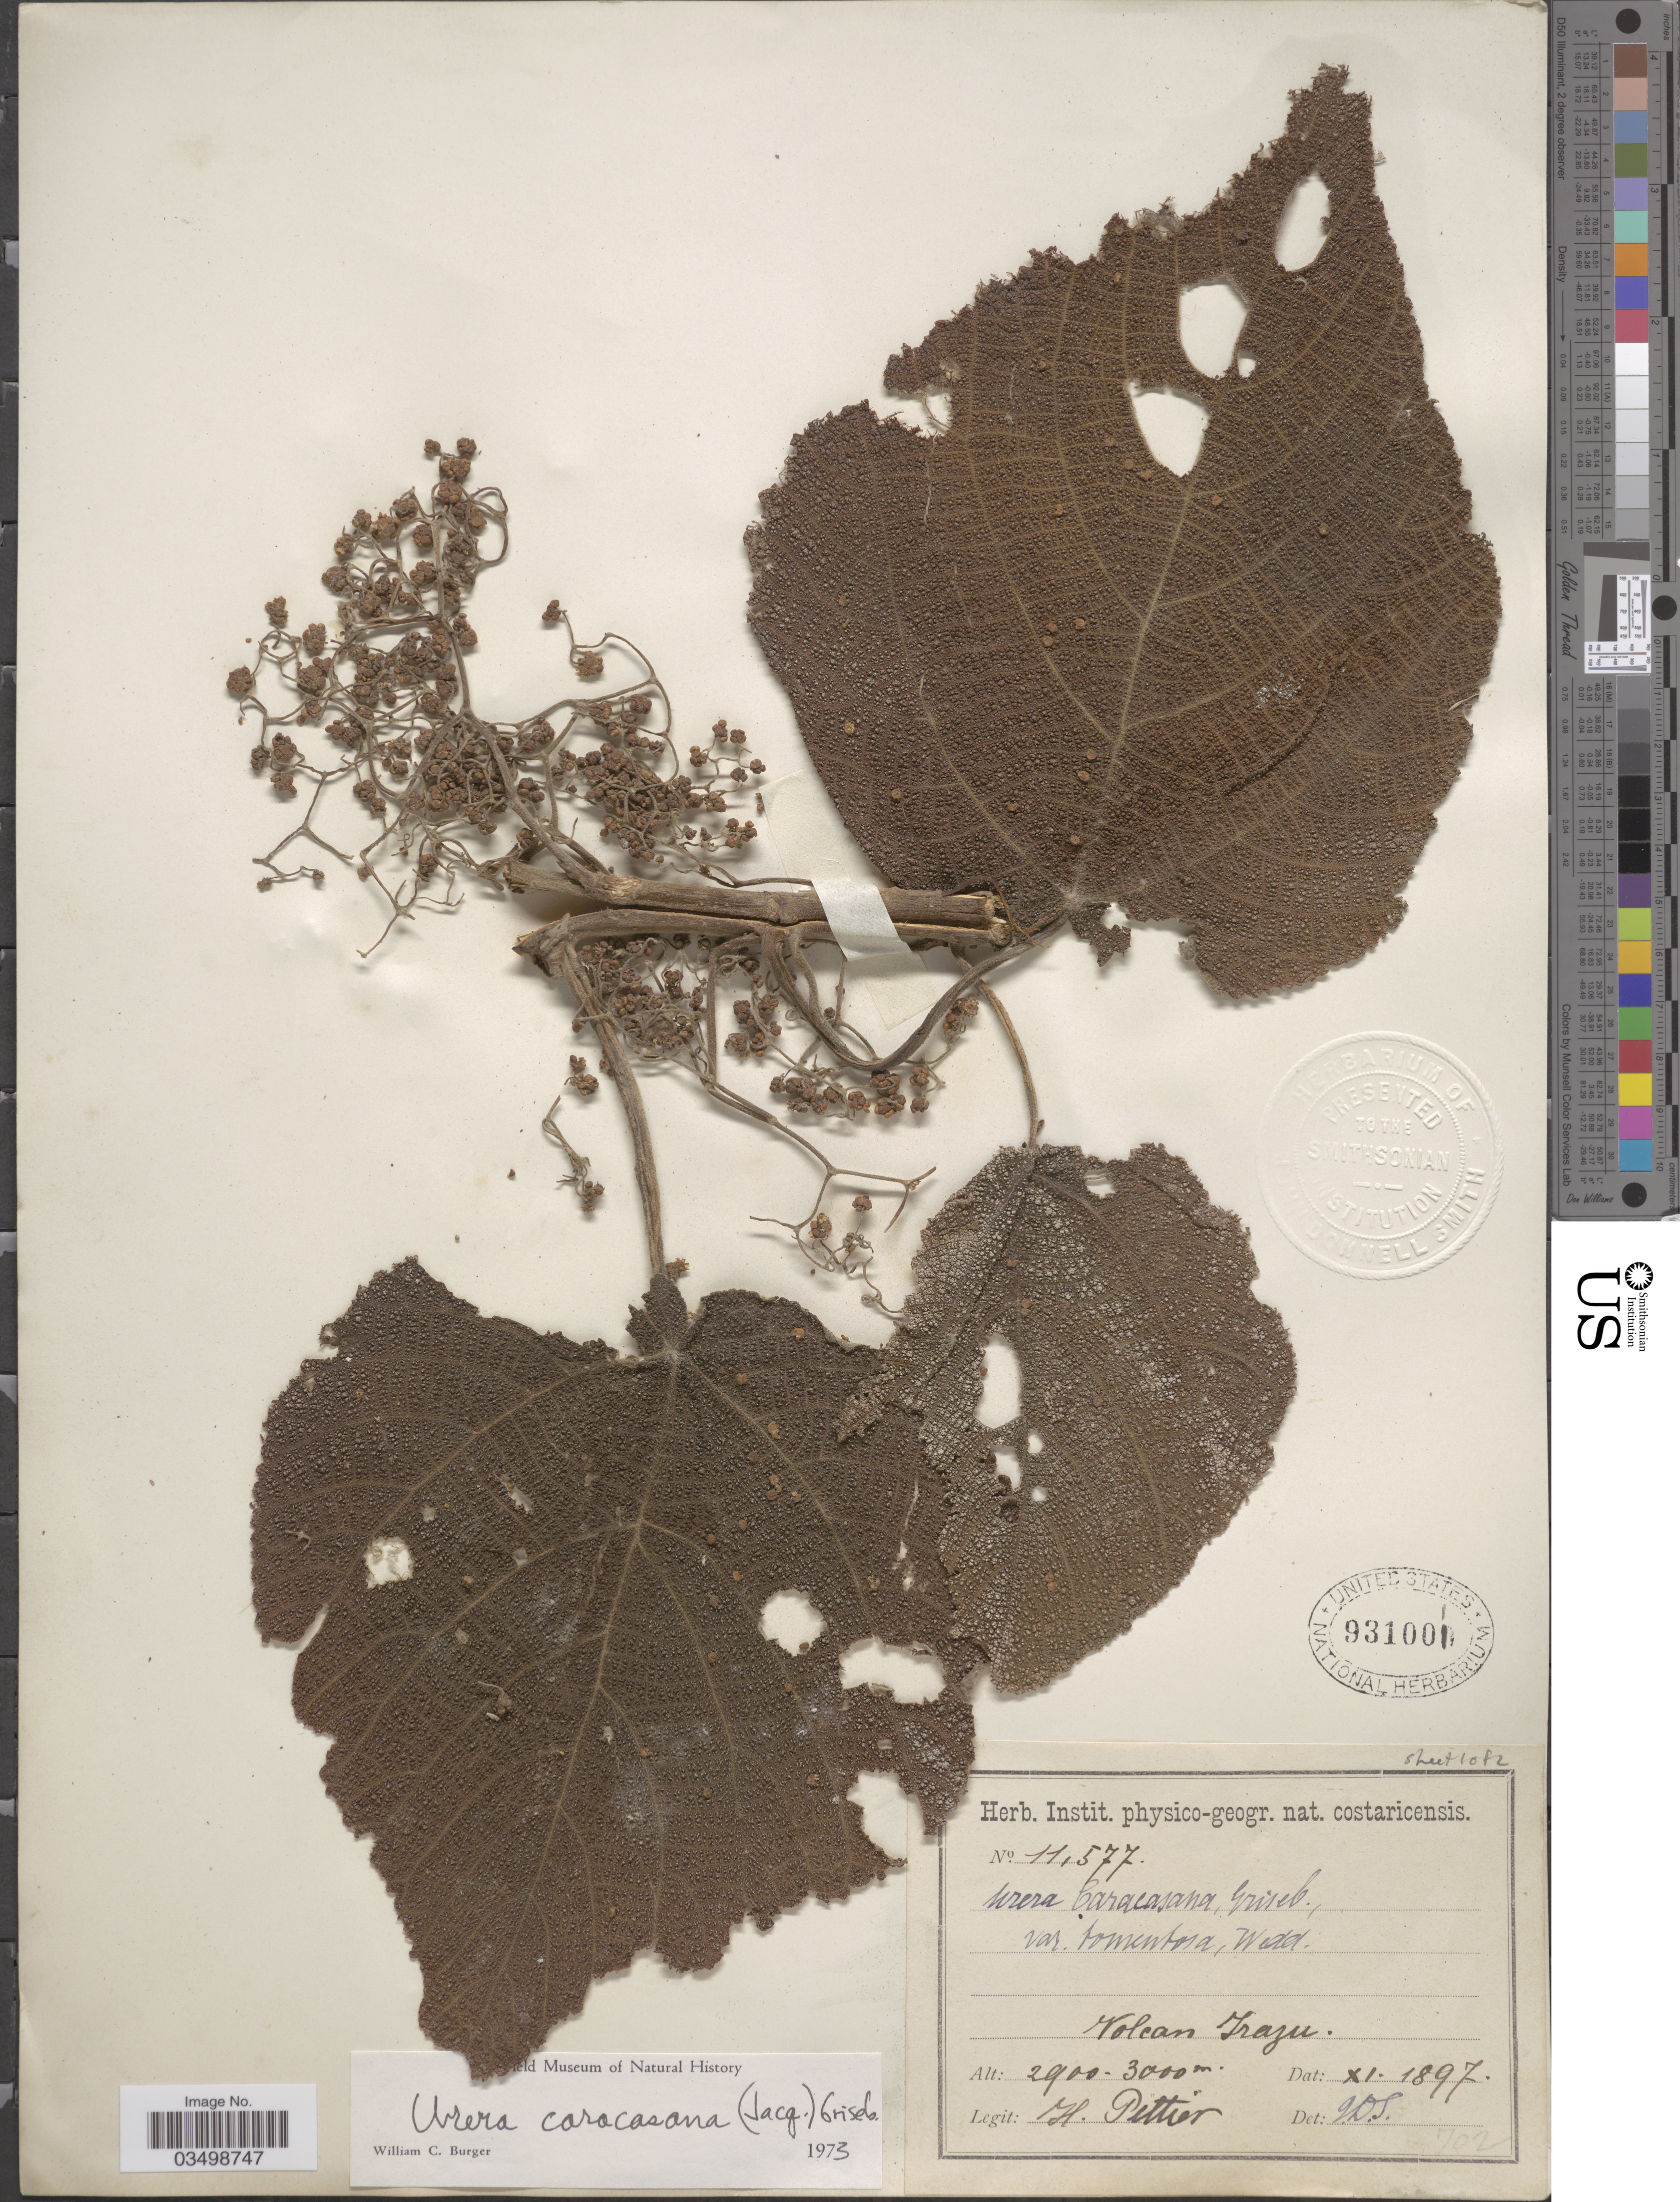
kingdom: Plantae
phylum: Tracheophyta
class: Magnoliopsida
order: Rosales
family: Urticaceae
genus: Urera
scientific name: Urera verrucosa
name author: (Liebm.) V.W. Steinm.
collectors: H. F. Pittier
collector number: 11577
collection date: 1897-11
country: Costa Rica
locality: Volcan Irazu.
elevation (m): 2900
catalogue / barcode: US 931001